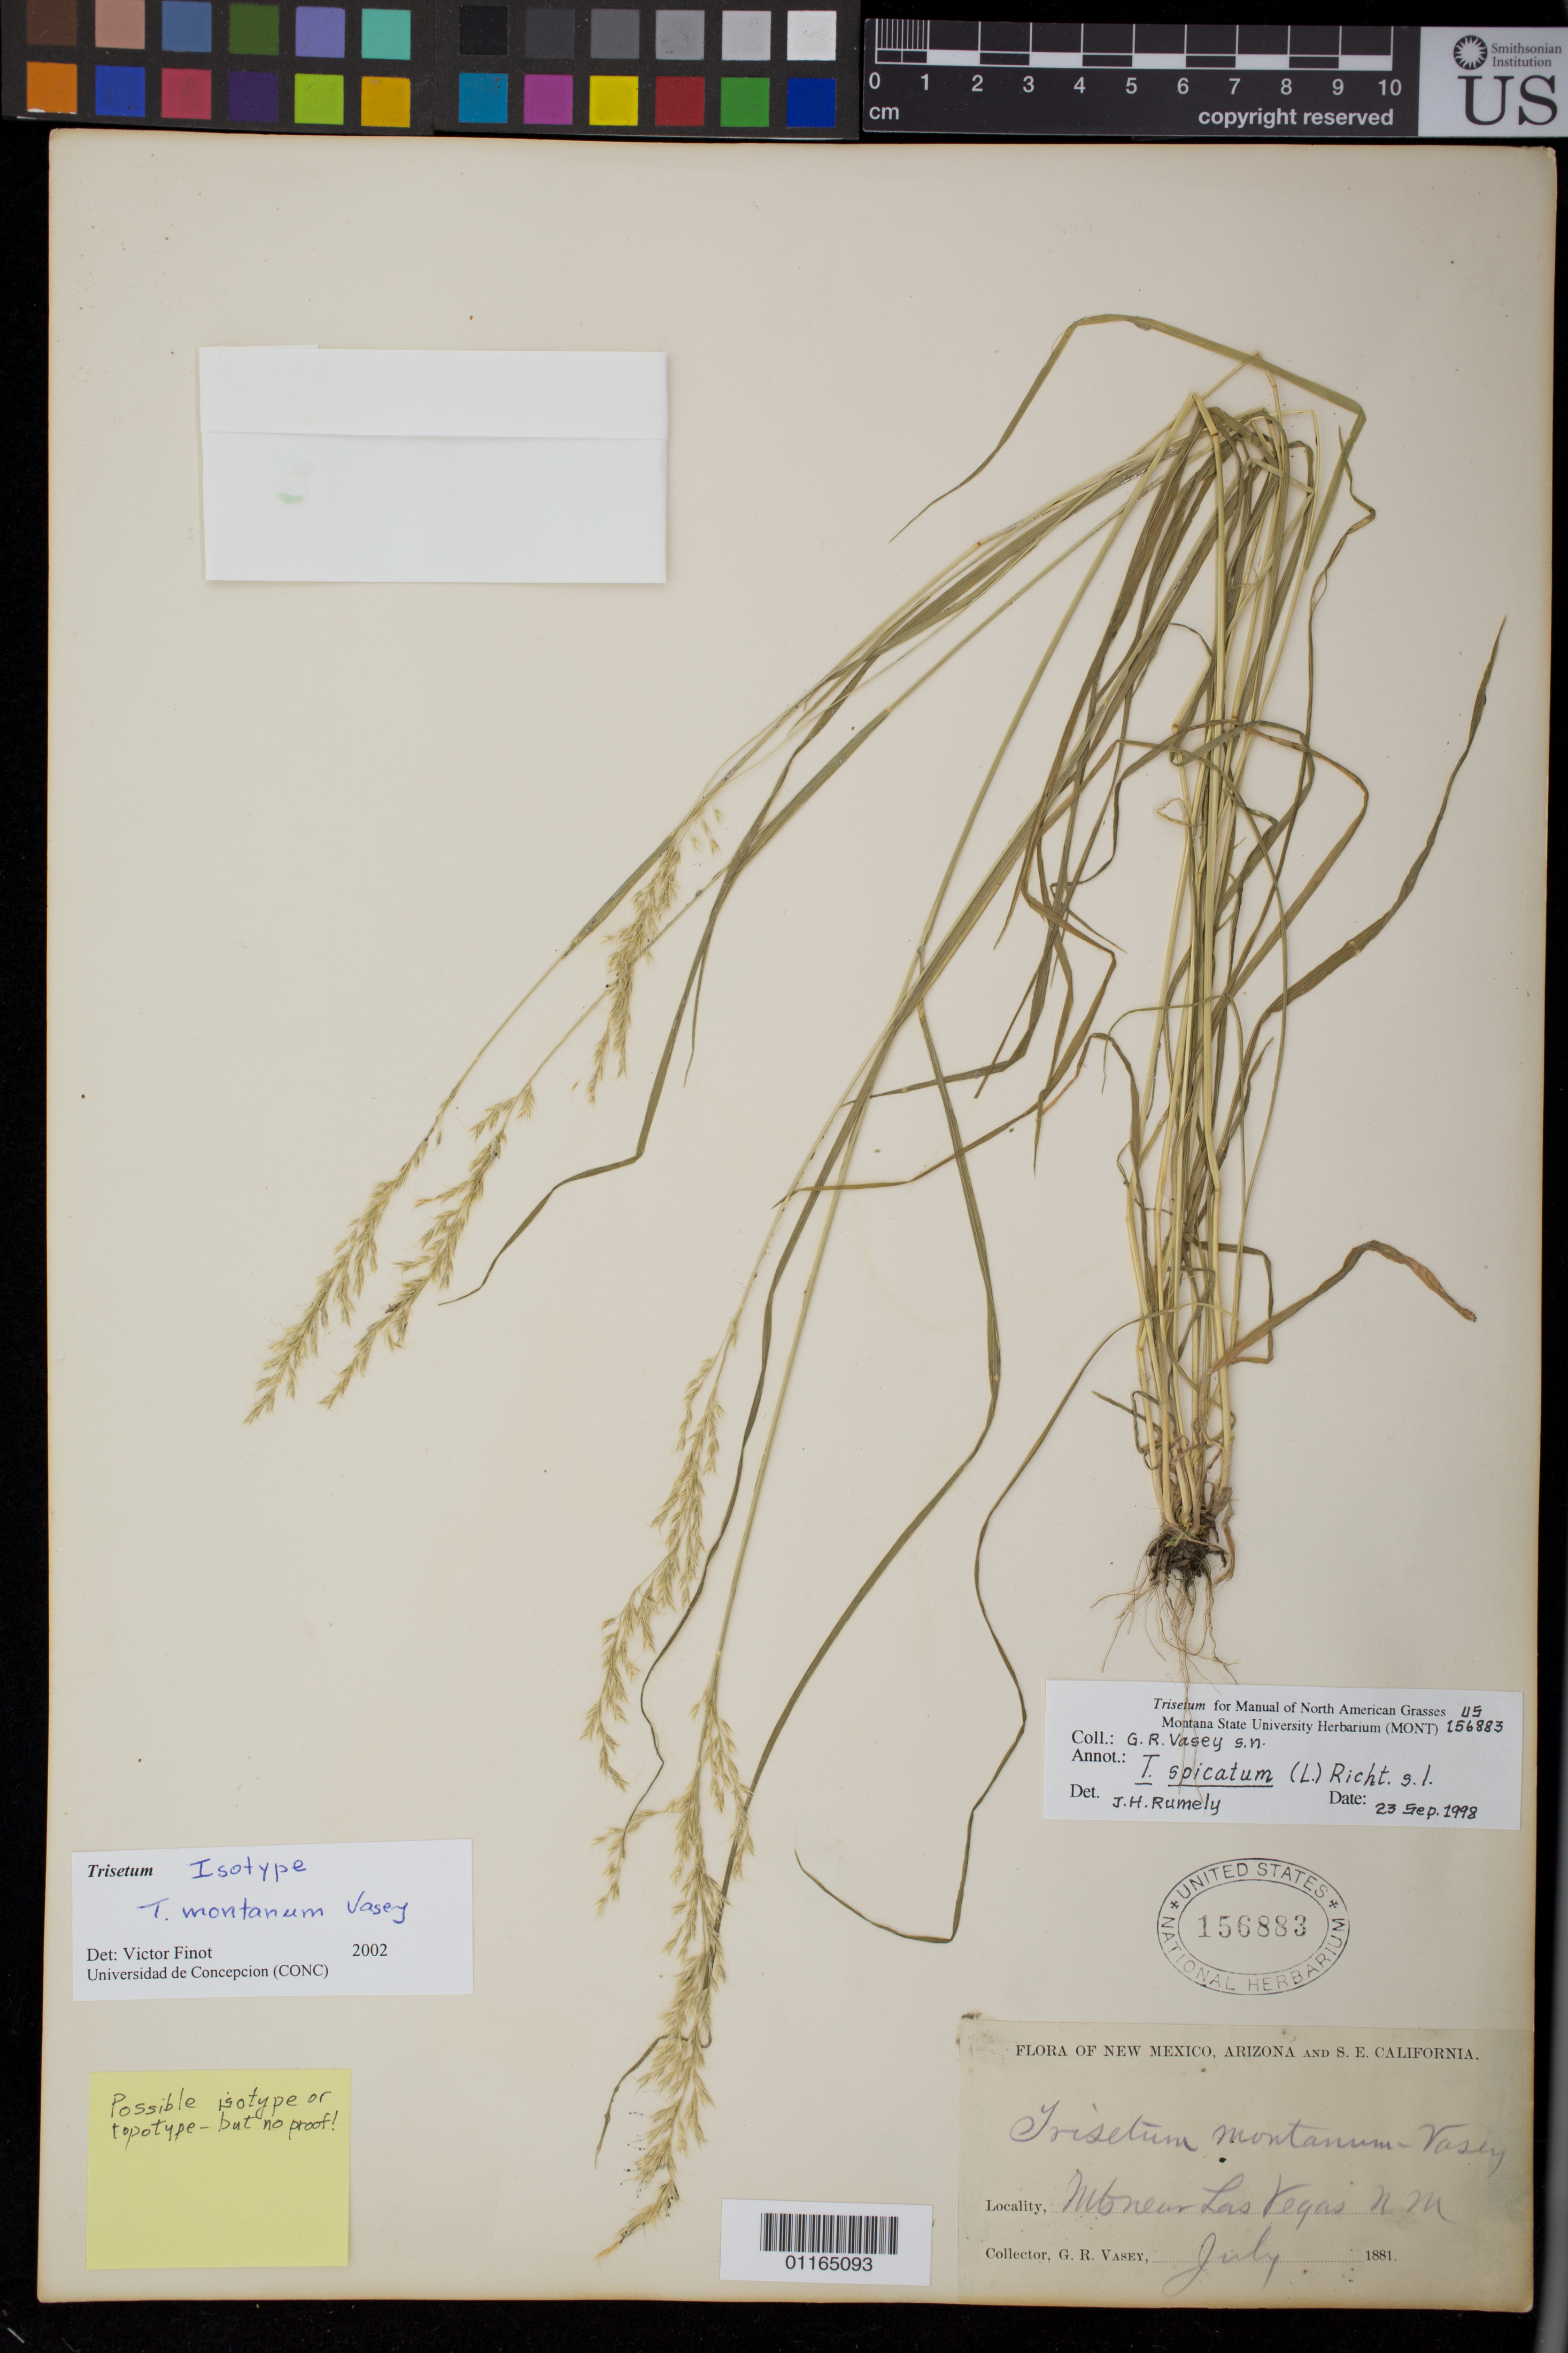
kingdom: Plantae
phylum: Tracheophyta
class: Liliopsida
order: Poales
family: Poaceae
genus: Trisetum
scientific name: Trisetum montanum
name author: Vasey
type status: Original Material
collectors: G. R. Vasey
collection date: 1881-07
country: United States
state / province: New Mexico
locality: Mts. near Las Vegas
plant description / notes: This sheet annotated as isotype by V. Finot (2002). Also annotated (unsigned, undated, on post-it note), "Possible isotype or topotype--but no proof!" However no type definitely indicated in protologue; several sheets of original material that have variously been considered as types are in the type herbarium and several more sheets of original material remain filed in the main herbarium. Protologue, "This must include what I published in Wheeler's Report, Vol. VI., as T. alpestre, Beaur." [sic., orig. "Beauv."]... Vasey cited in Wheeler's report (1878, 6: 294), "Twin Lakes, Colorado, 1873 (1174)."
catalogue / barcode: US 156883